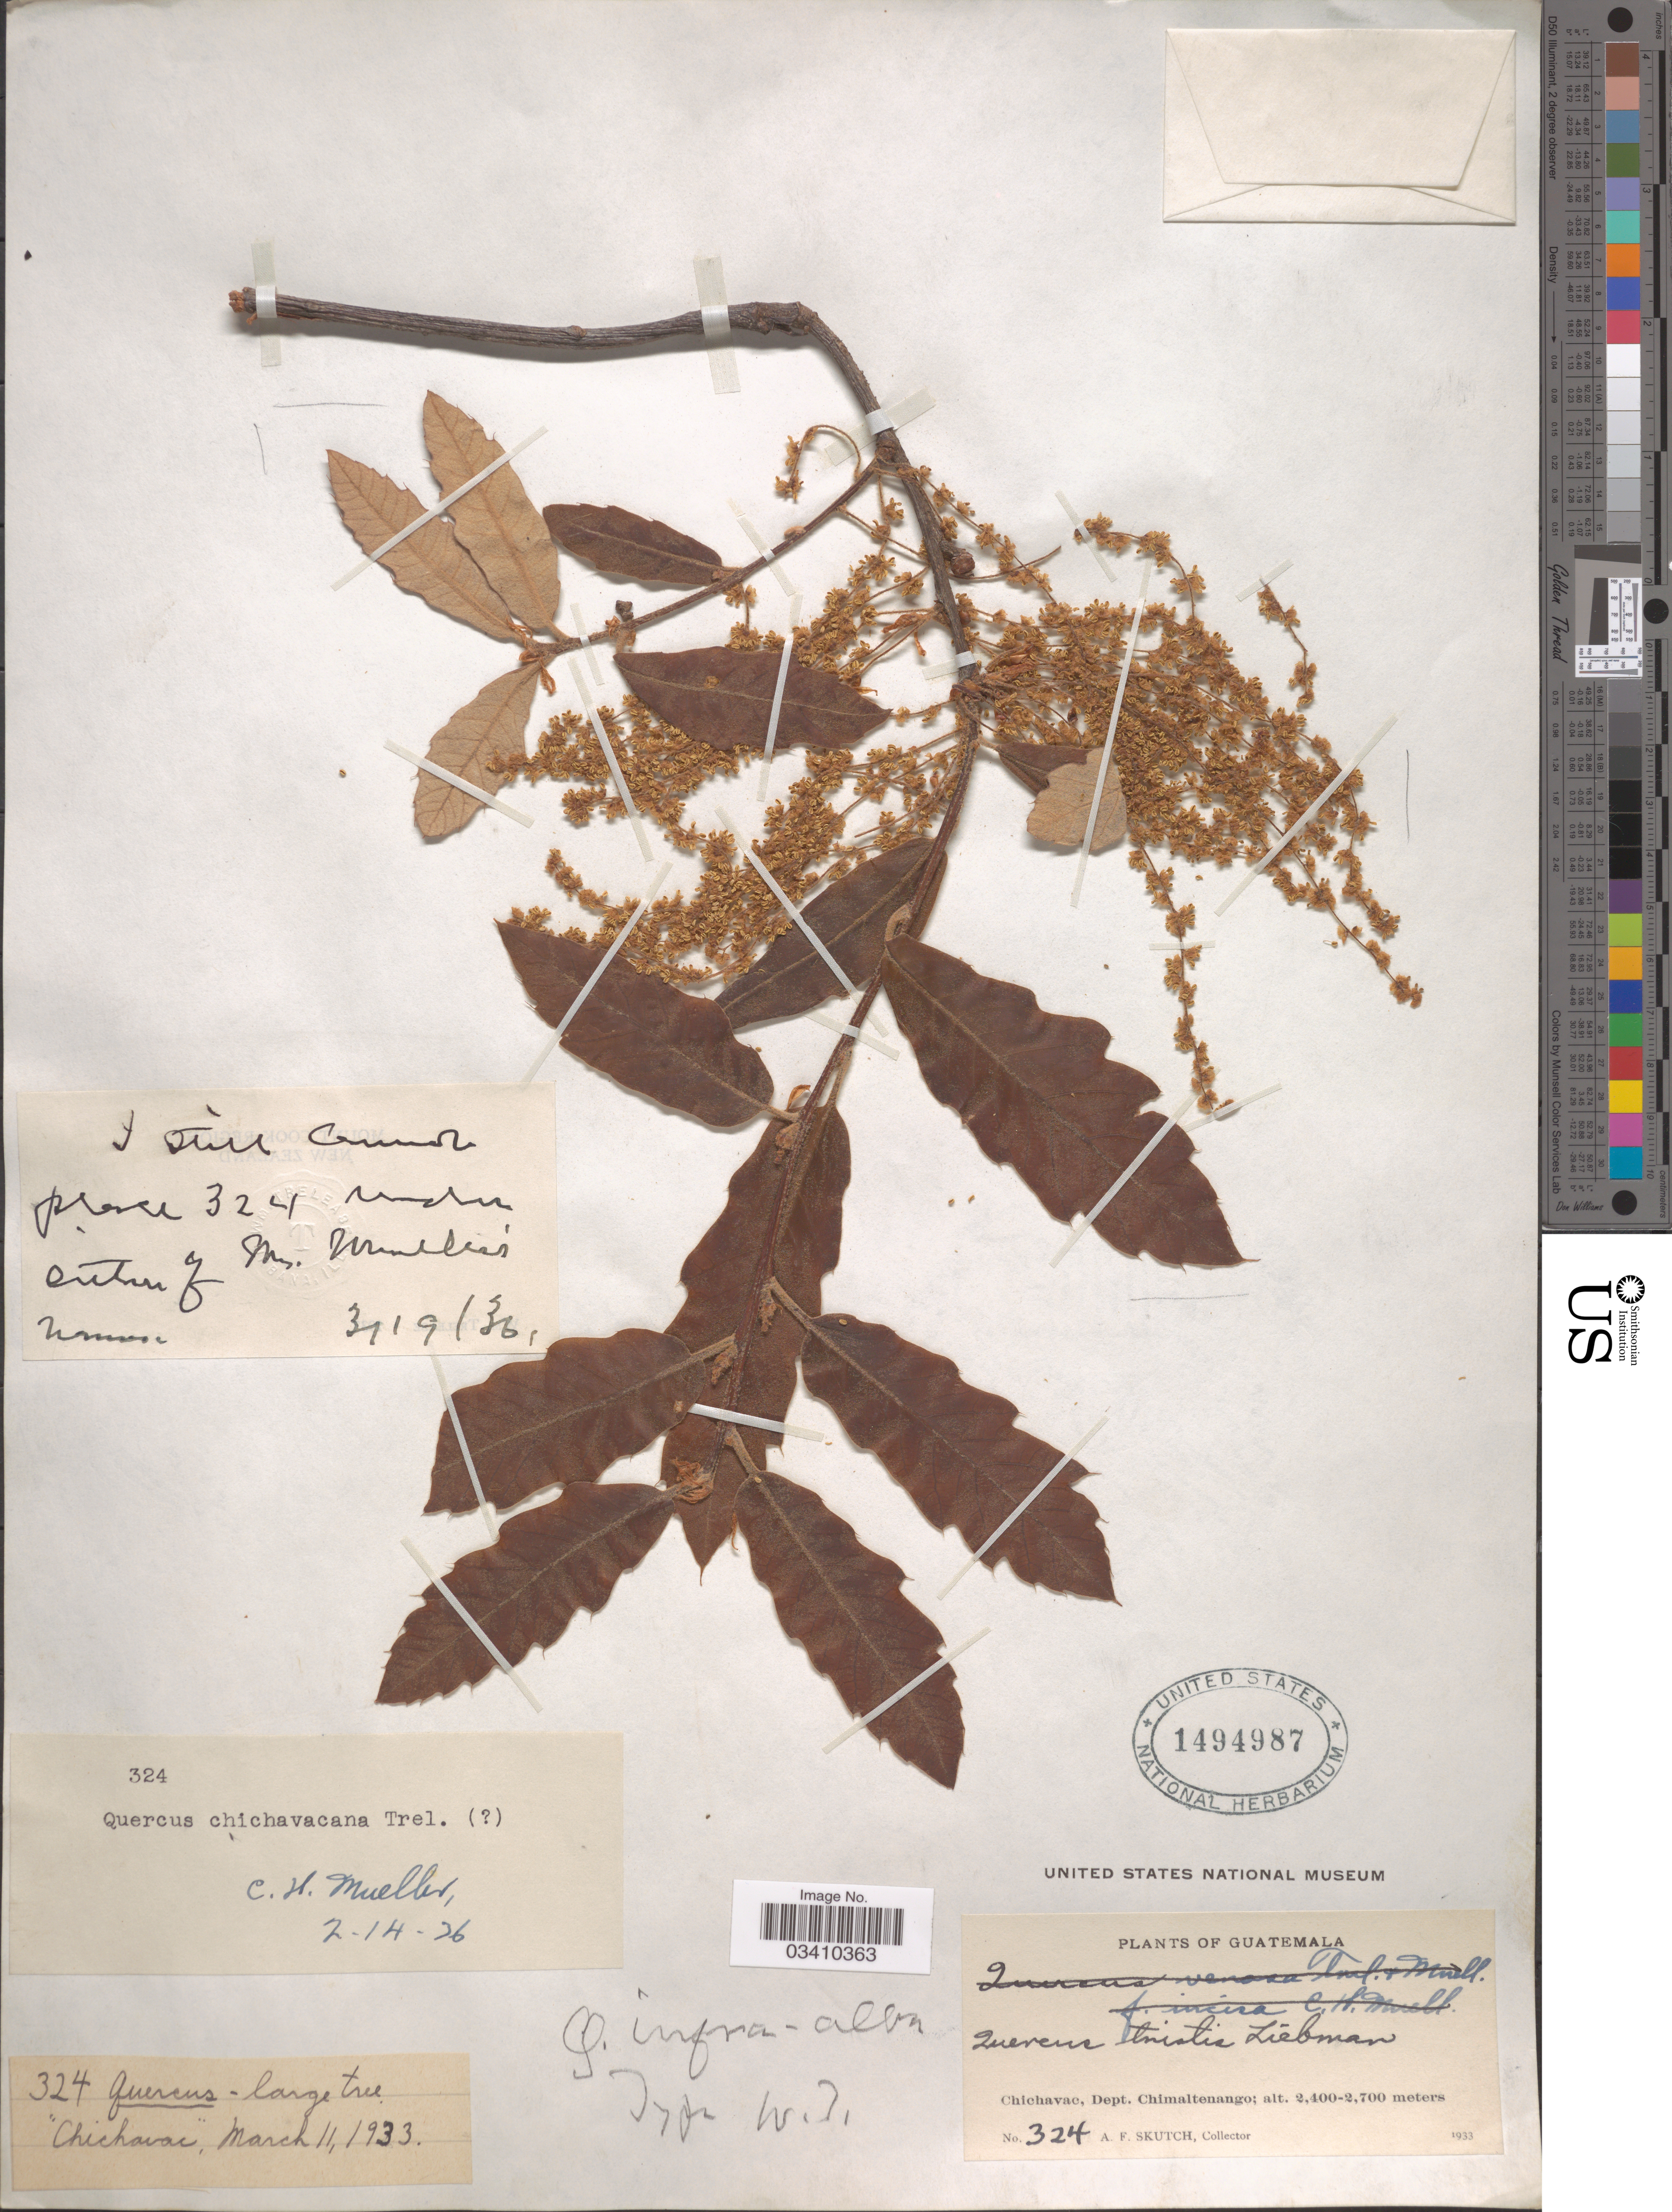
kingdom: Plantae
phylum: Tracheophyta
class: Magnoliopsida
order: Fagales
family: Fagaceae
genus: Quercus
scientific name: Quercus crispipilis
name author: Trel.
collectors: A. F. Skutch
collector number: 324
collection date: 1933-03-11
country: Guatemala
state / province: Chimaltenango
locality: Chichavac, Dept. Chimaltenango.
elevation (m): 2400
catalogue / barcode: US 1494987